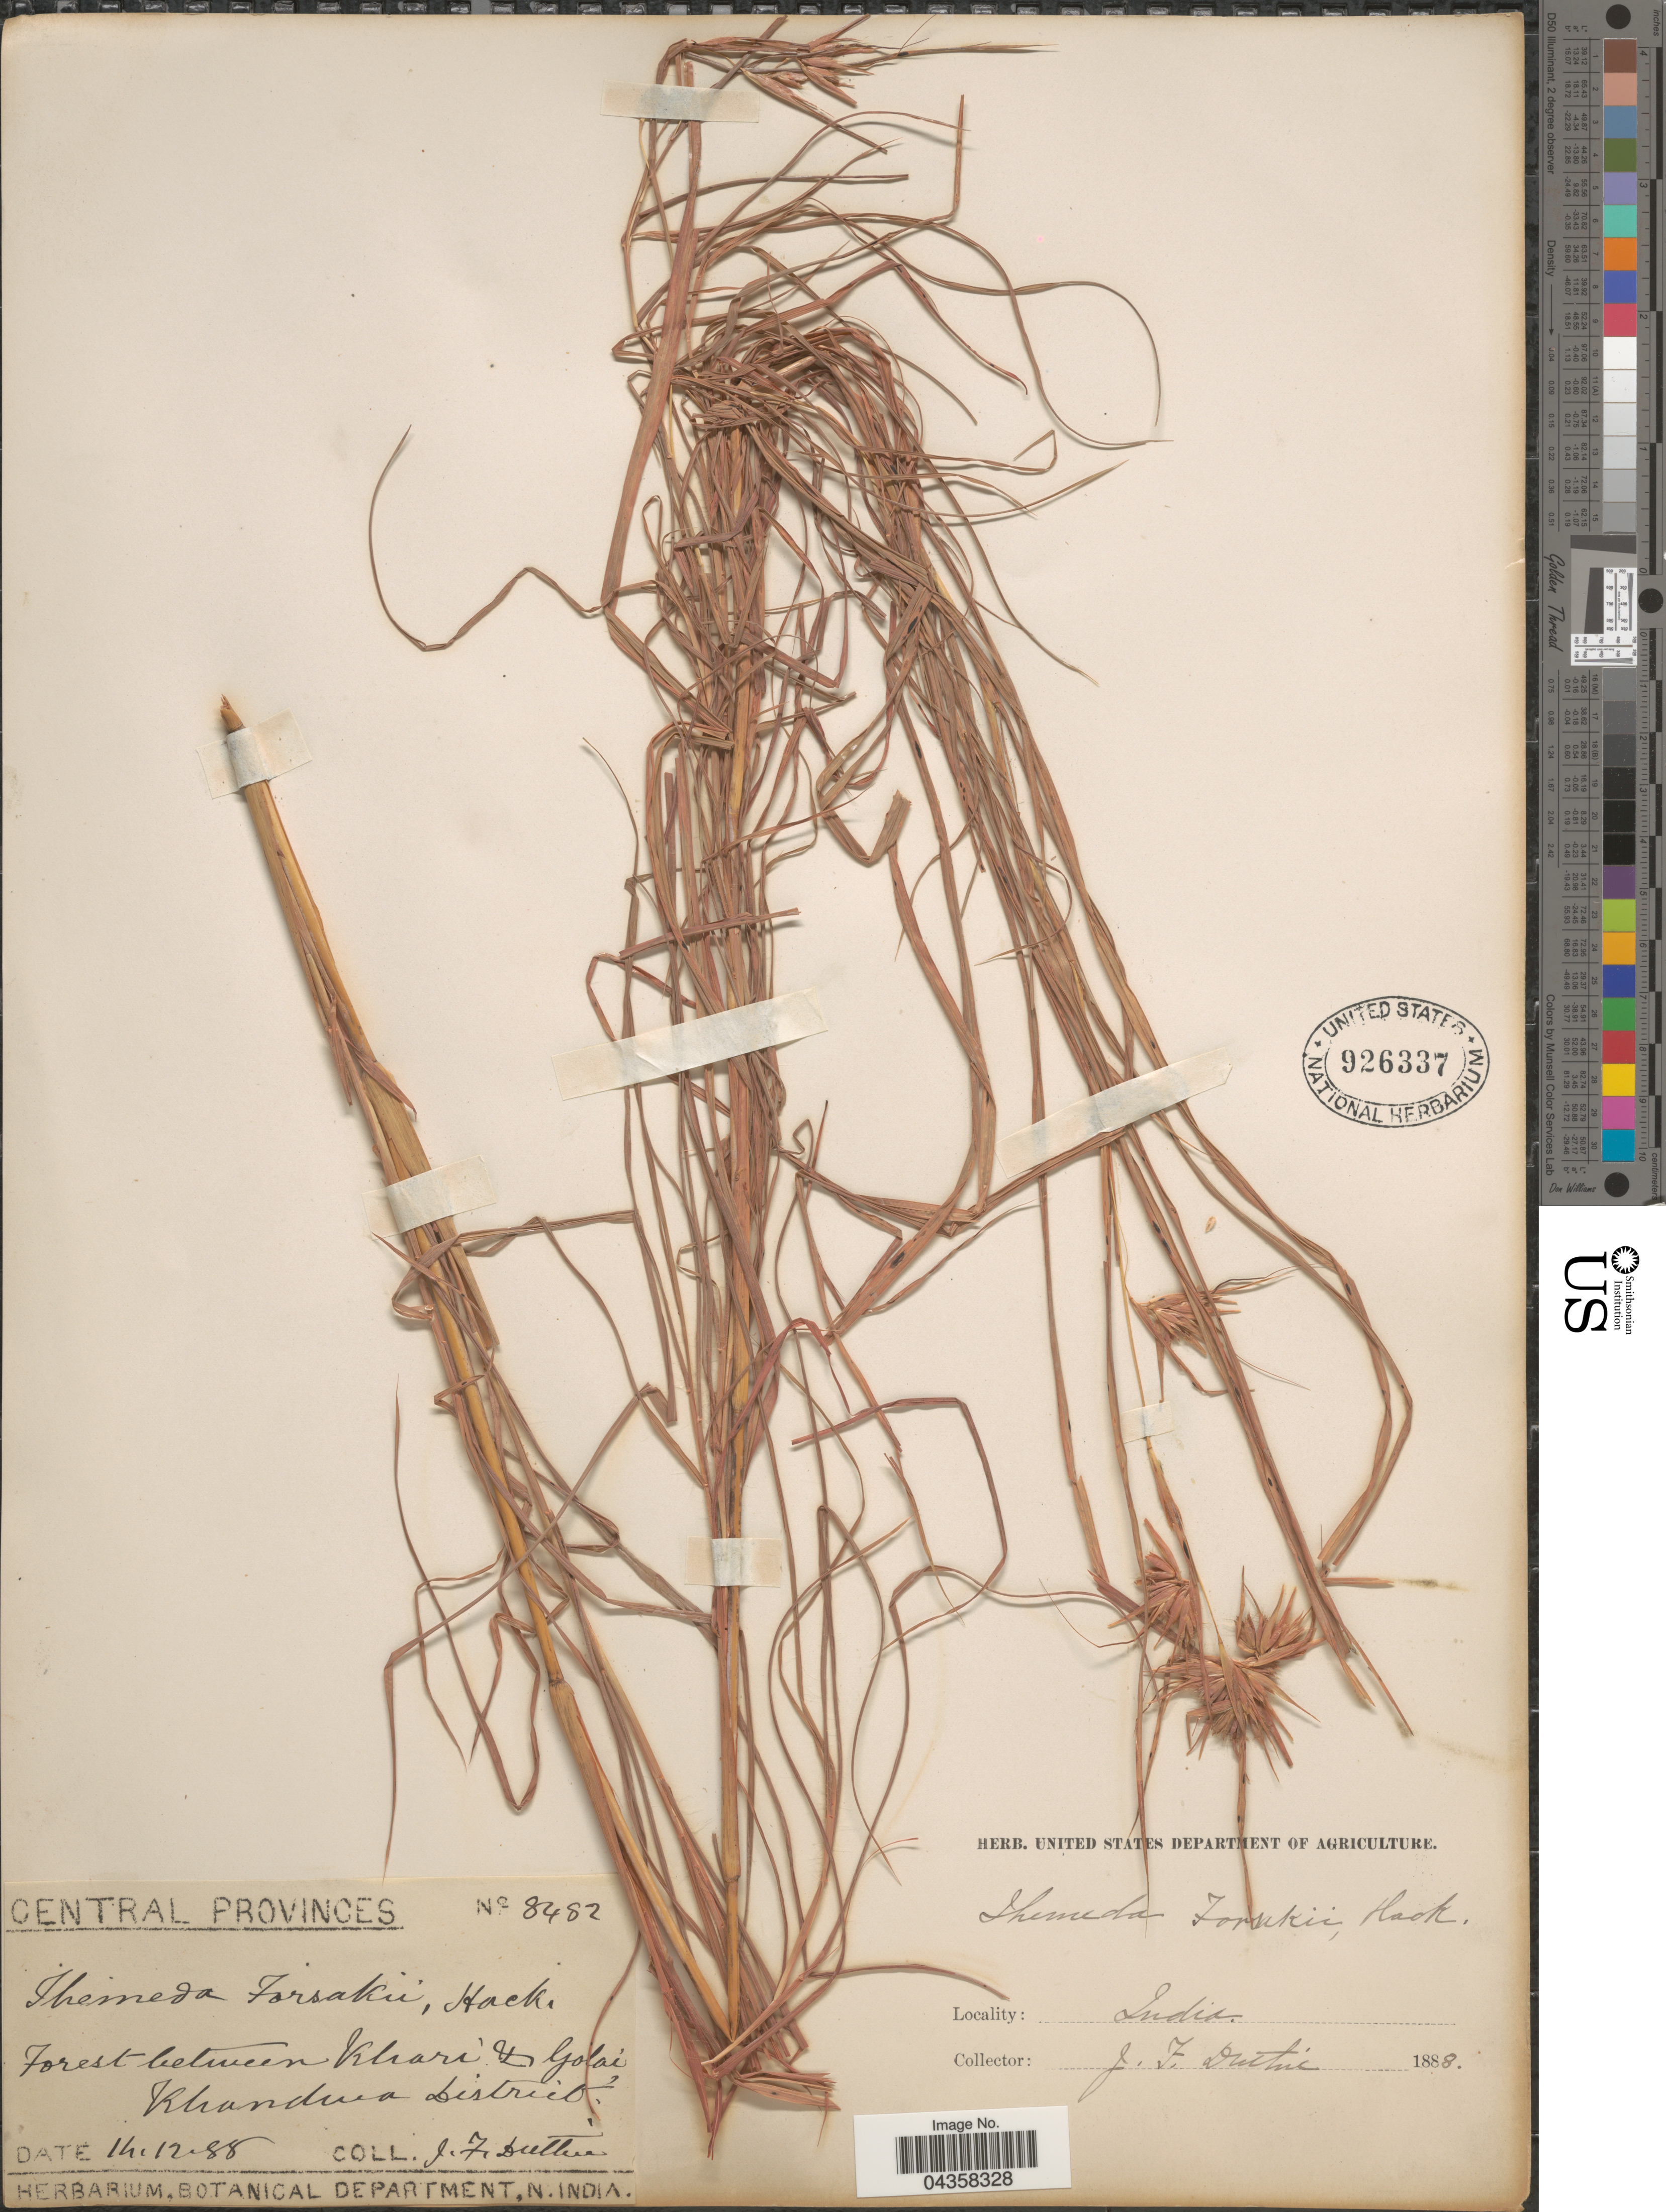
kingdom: Plantae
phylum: Tracheophyta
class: Liliopsida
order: Poales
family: Poaceae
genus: Themeda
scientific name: Themeda triandra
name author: Forssk.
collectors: J. F. Duthie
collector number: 8482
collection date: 1888-12-14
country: India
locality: Central Provinces. Forest between Khari & Golai. Khandwa District.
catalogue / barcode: US 926337